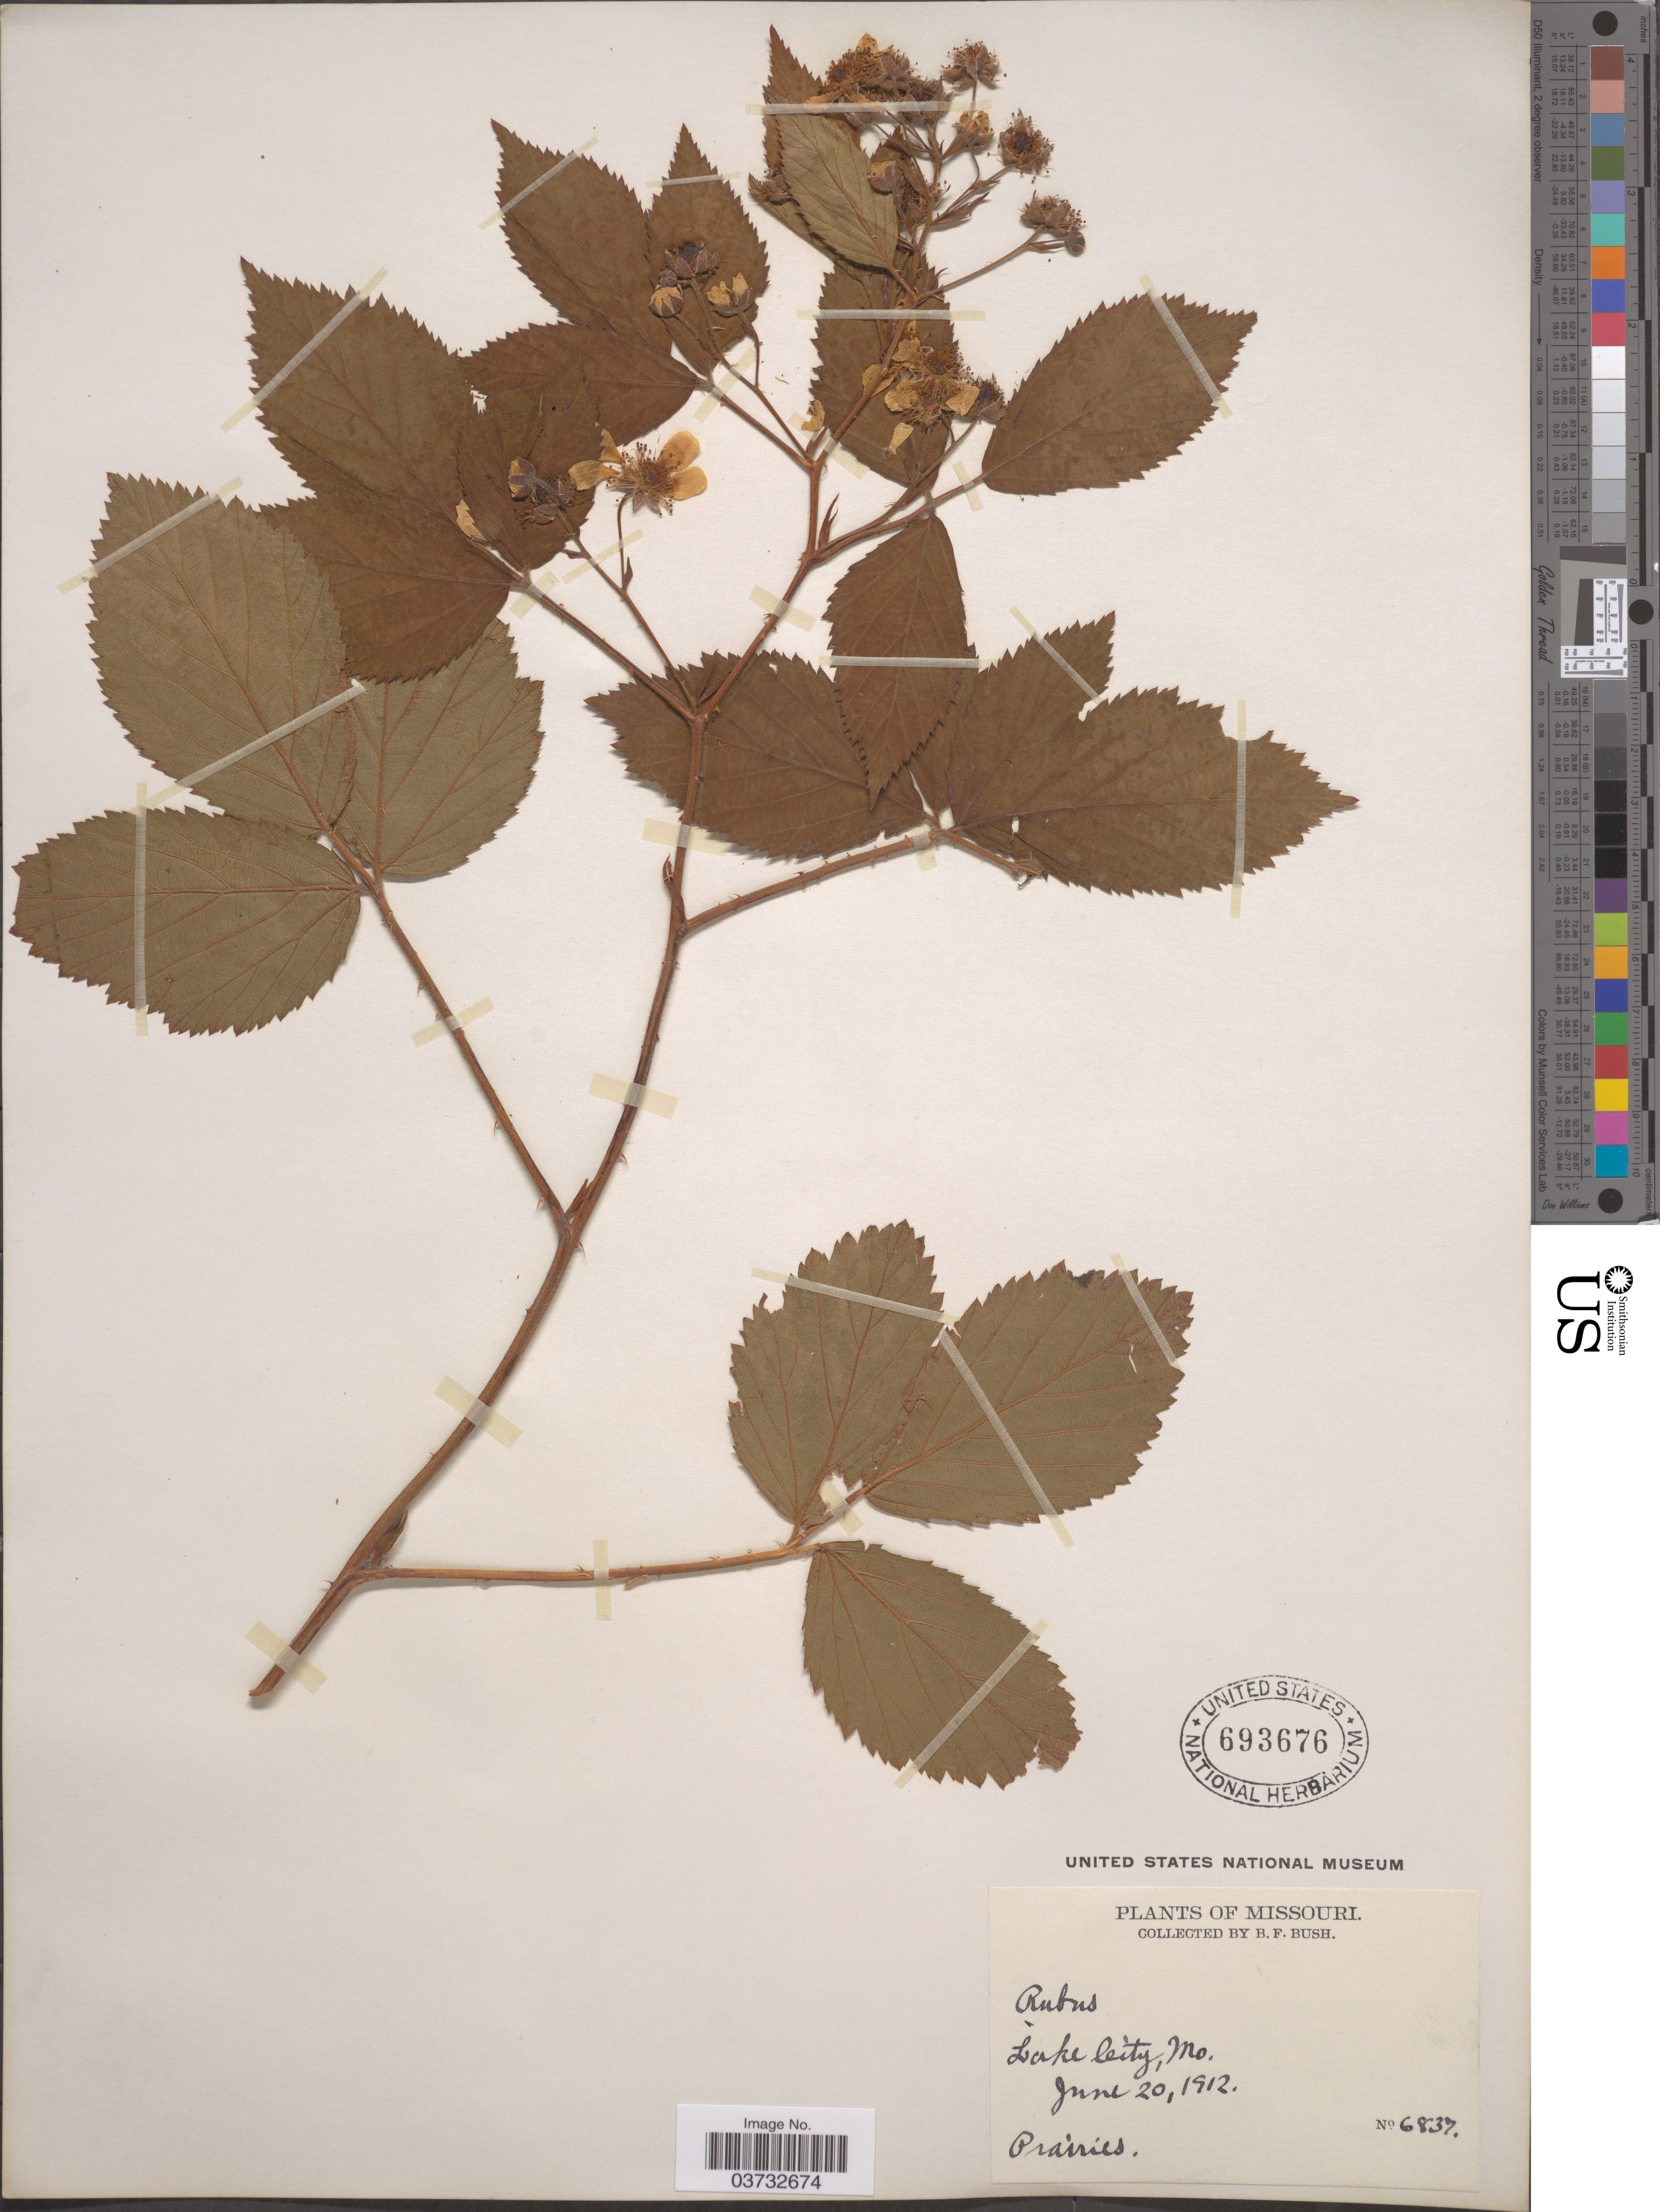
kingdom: Plantae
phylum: Tracheophyta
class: Magnoliopsida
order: Rosales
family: Rosaceae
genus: Rubus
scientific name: Rubus sp.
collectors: B. F. Bush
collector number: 6837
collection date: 1912-06-20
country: United States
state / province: Missouri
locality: Lake City.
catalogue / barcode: US 693676